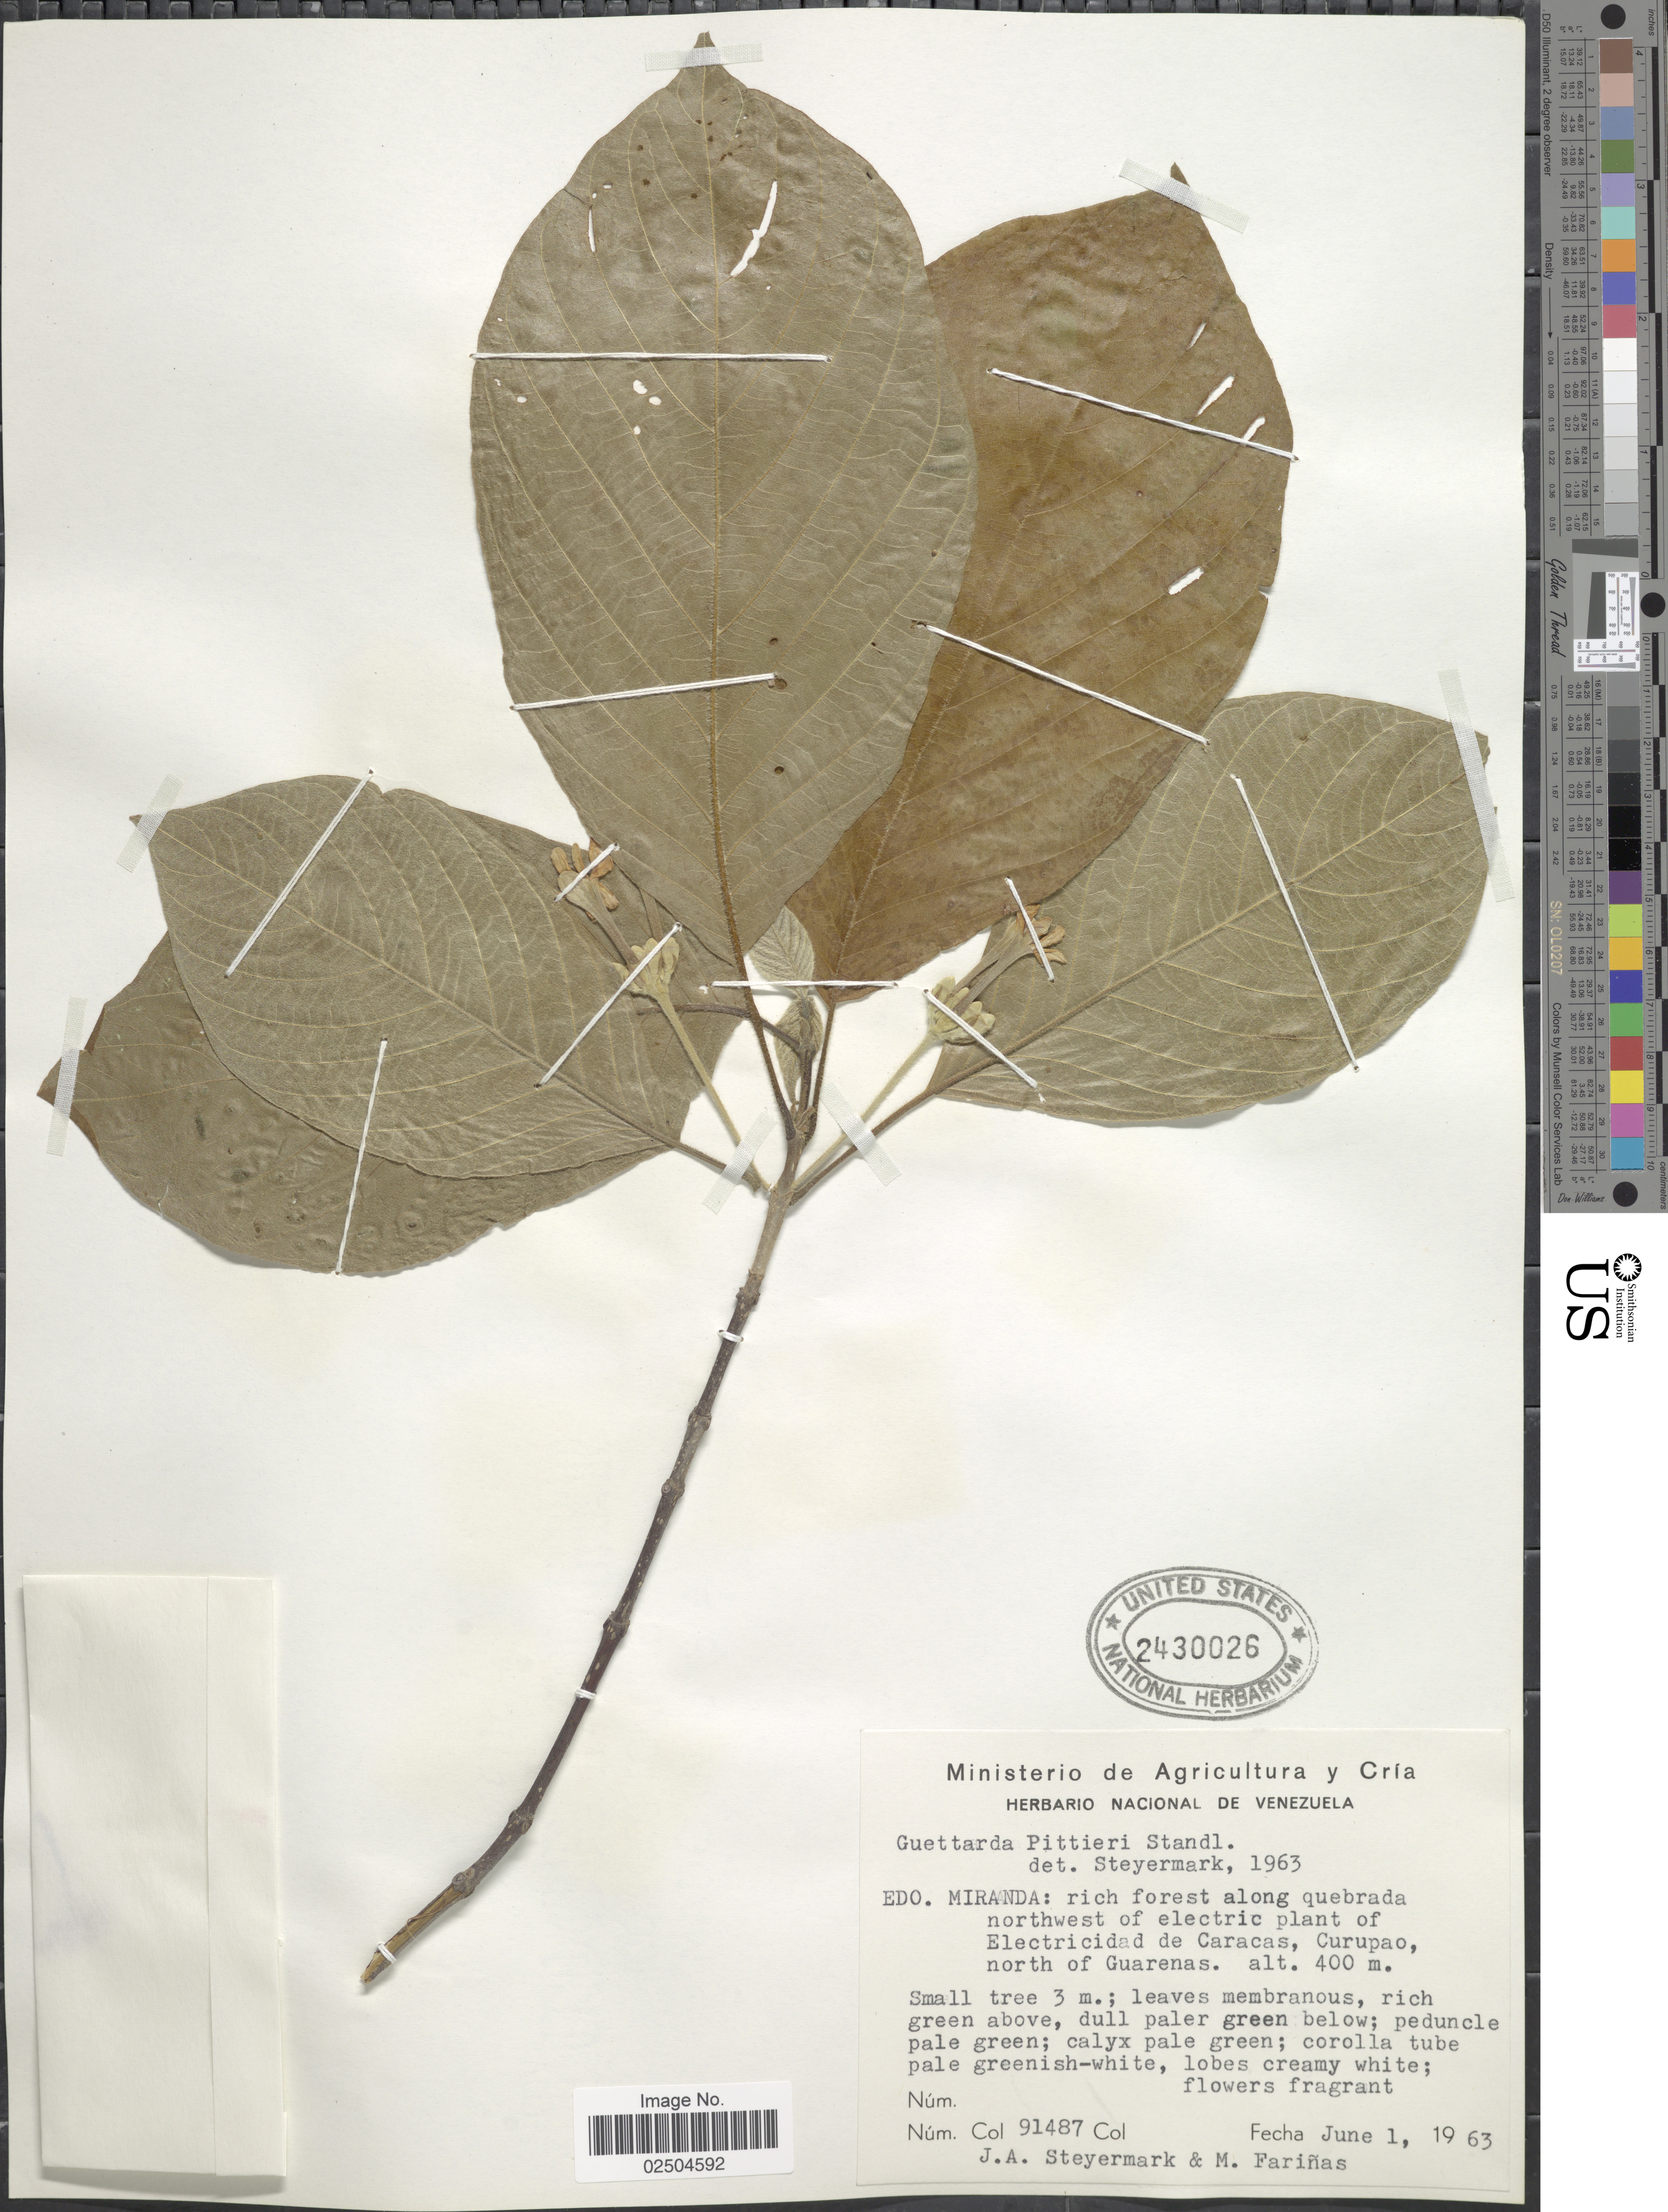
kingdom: Plantae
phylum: Tracheophyta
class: Magnoliopsida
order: Gentianales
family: Rubiaceae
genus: Guettarda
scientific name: Guettarda pittieri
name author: Standl.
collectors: J. Steyermark & M. Fariñas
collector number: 91487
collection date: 1963-06-01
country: Venezuela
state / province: Miranda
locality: Edo. Miranda: rich forest along quebrada northwest of Electric plant of Electricidad de Caracas, Curupao, north of Guarenas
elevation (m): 400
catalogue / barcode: US 2430026